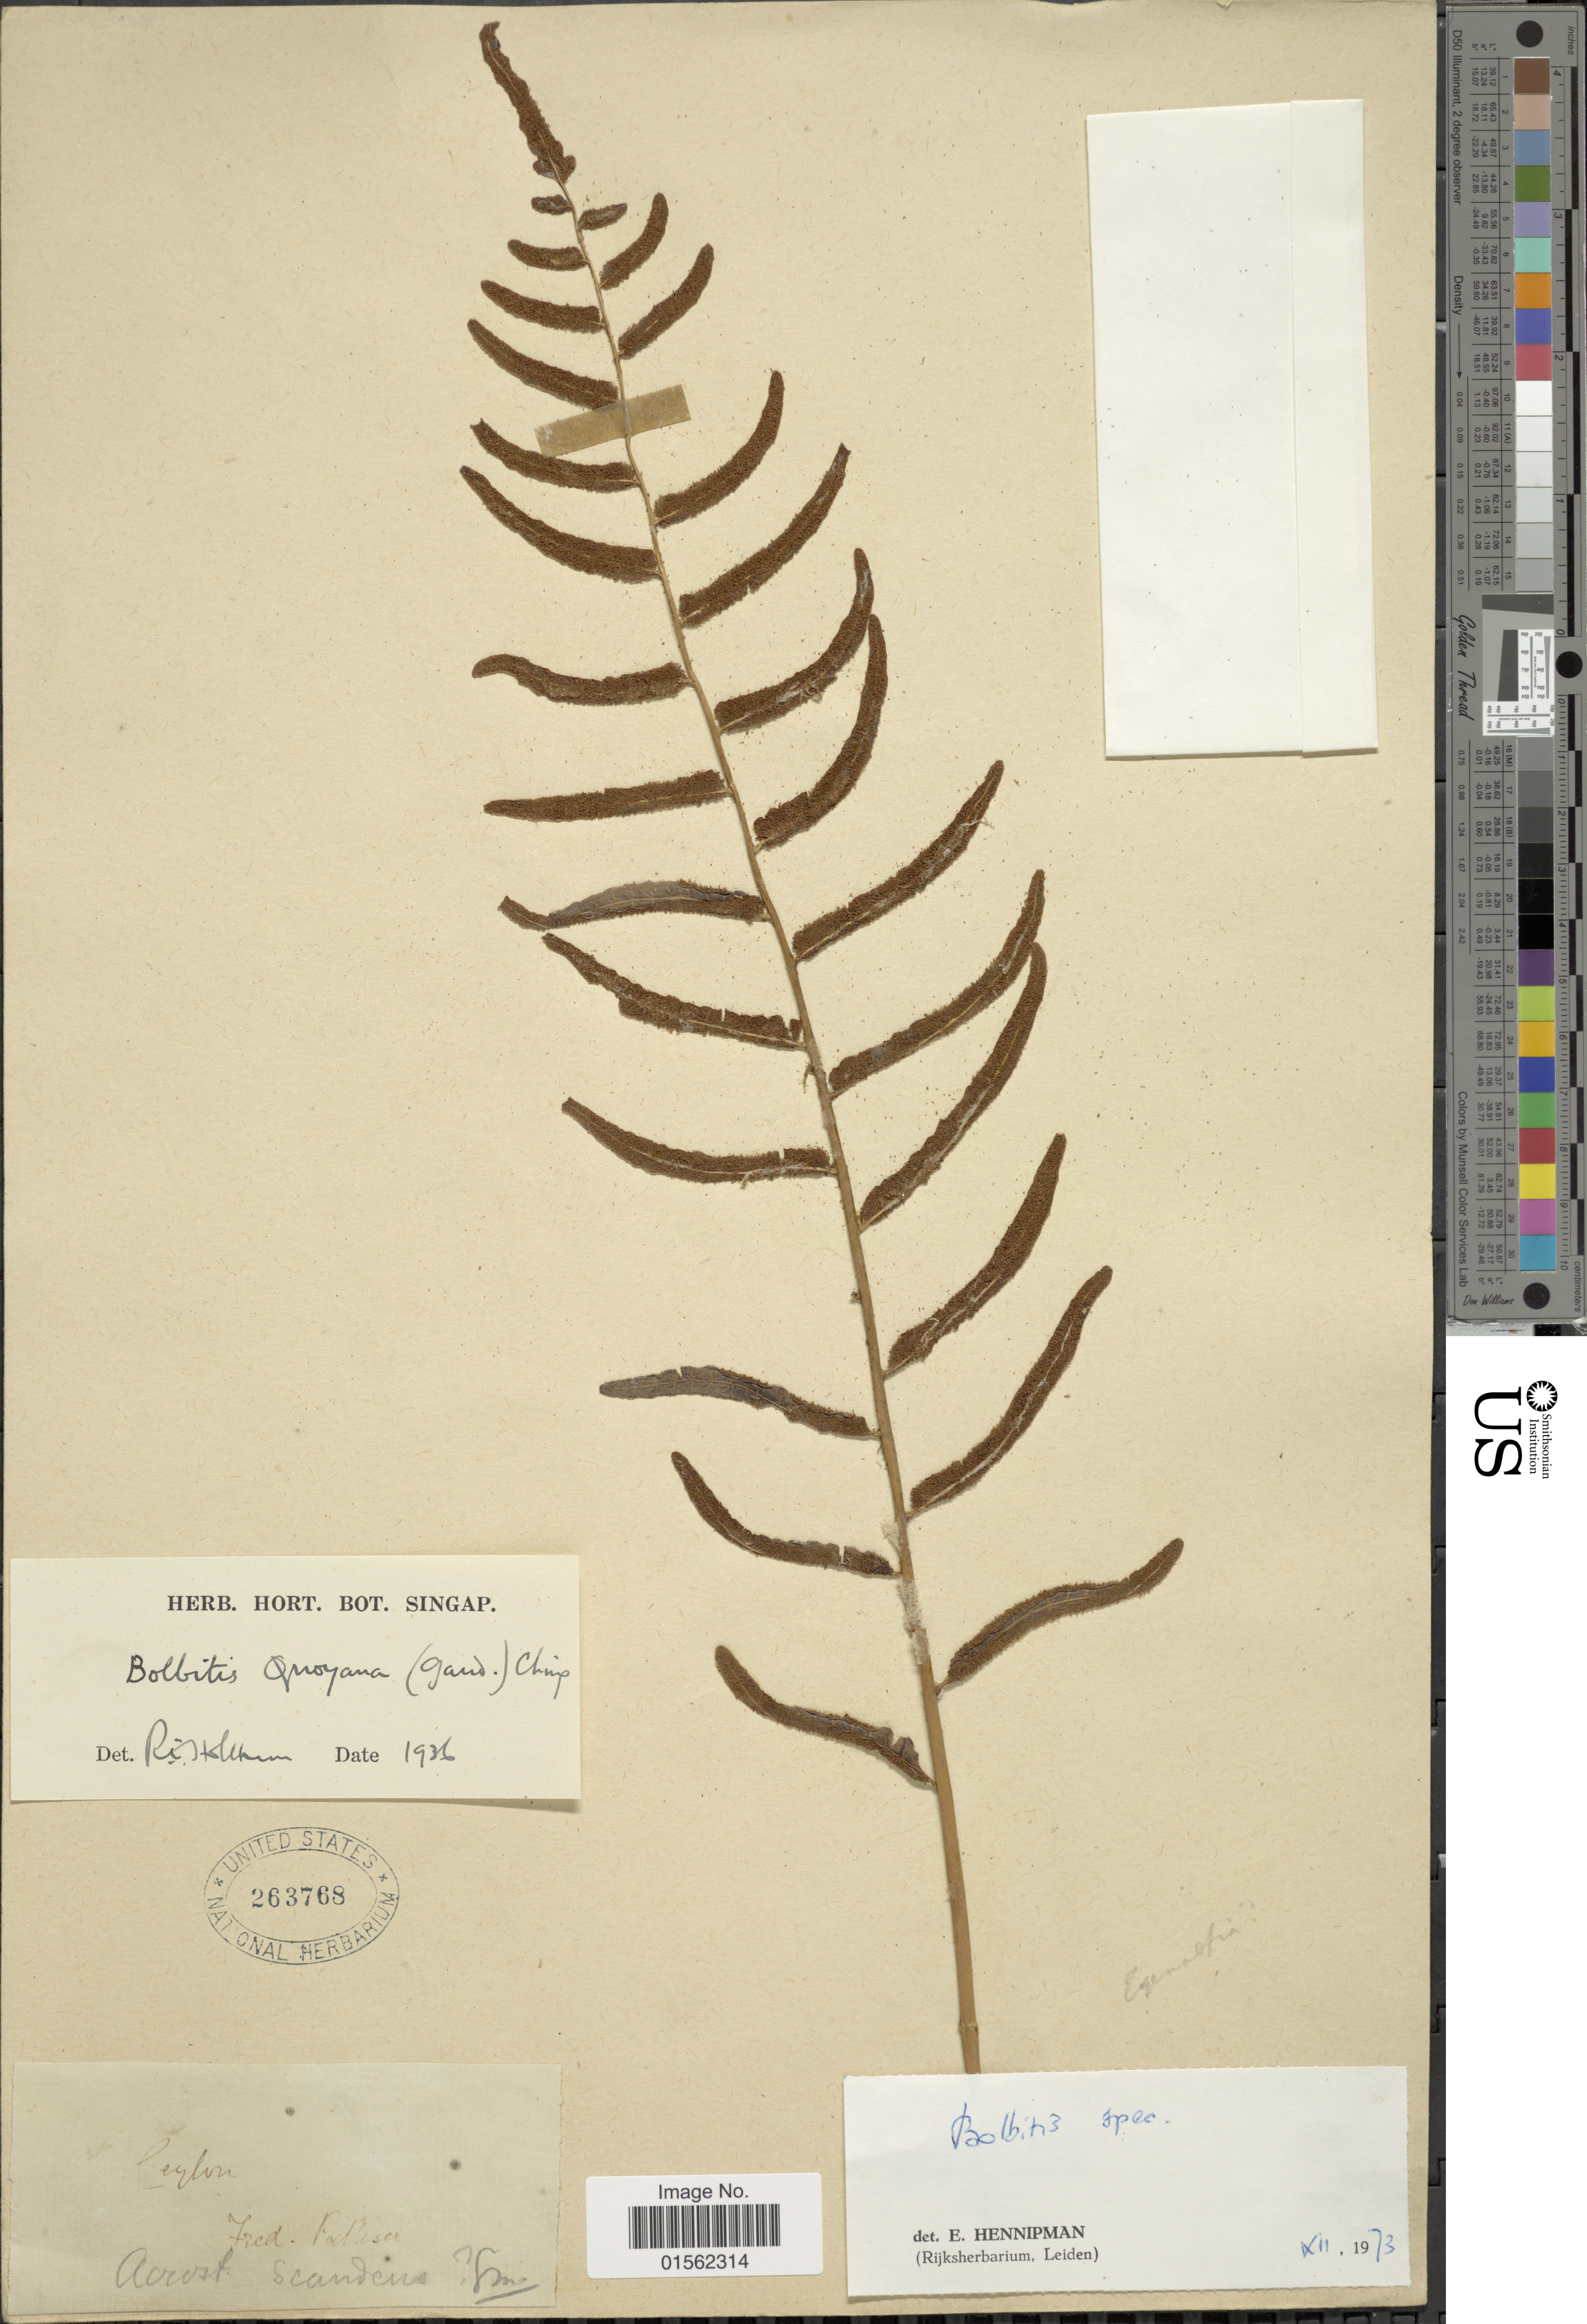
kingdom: Plantae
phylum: Tracheophyta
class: Polypodiopsida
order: Polypodiales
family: Dryopteridaceae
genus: Bolbitis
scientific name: Bolbitis repanda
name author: (Blume) Schott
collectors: F. Palliser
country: Sri Lanka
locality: Ceylon, across Sanders [unsure placement] [interpreted]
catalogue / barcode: US 263768